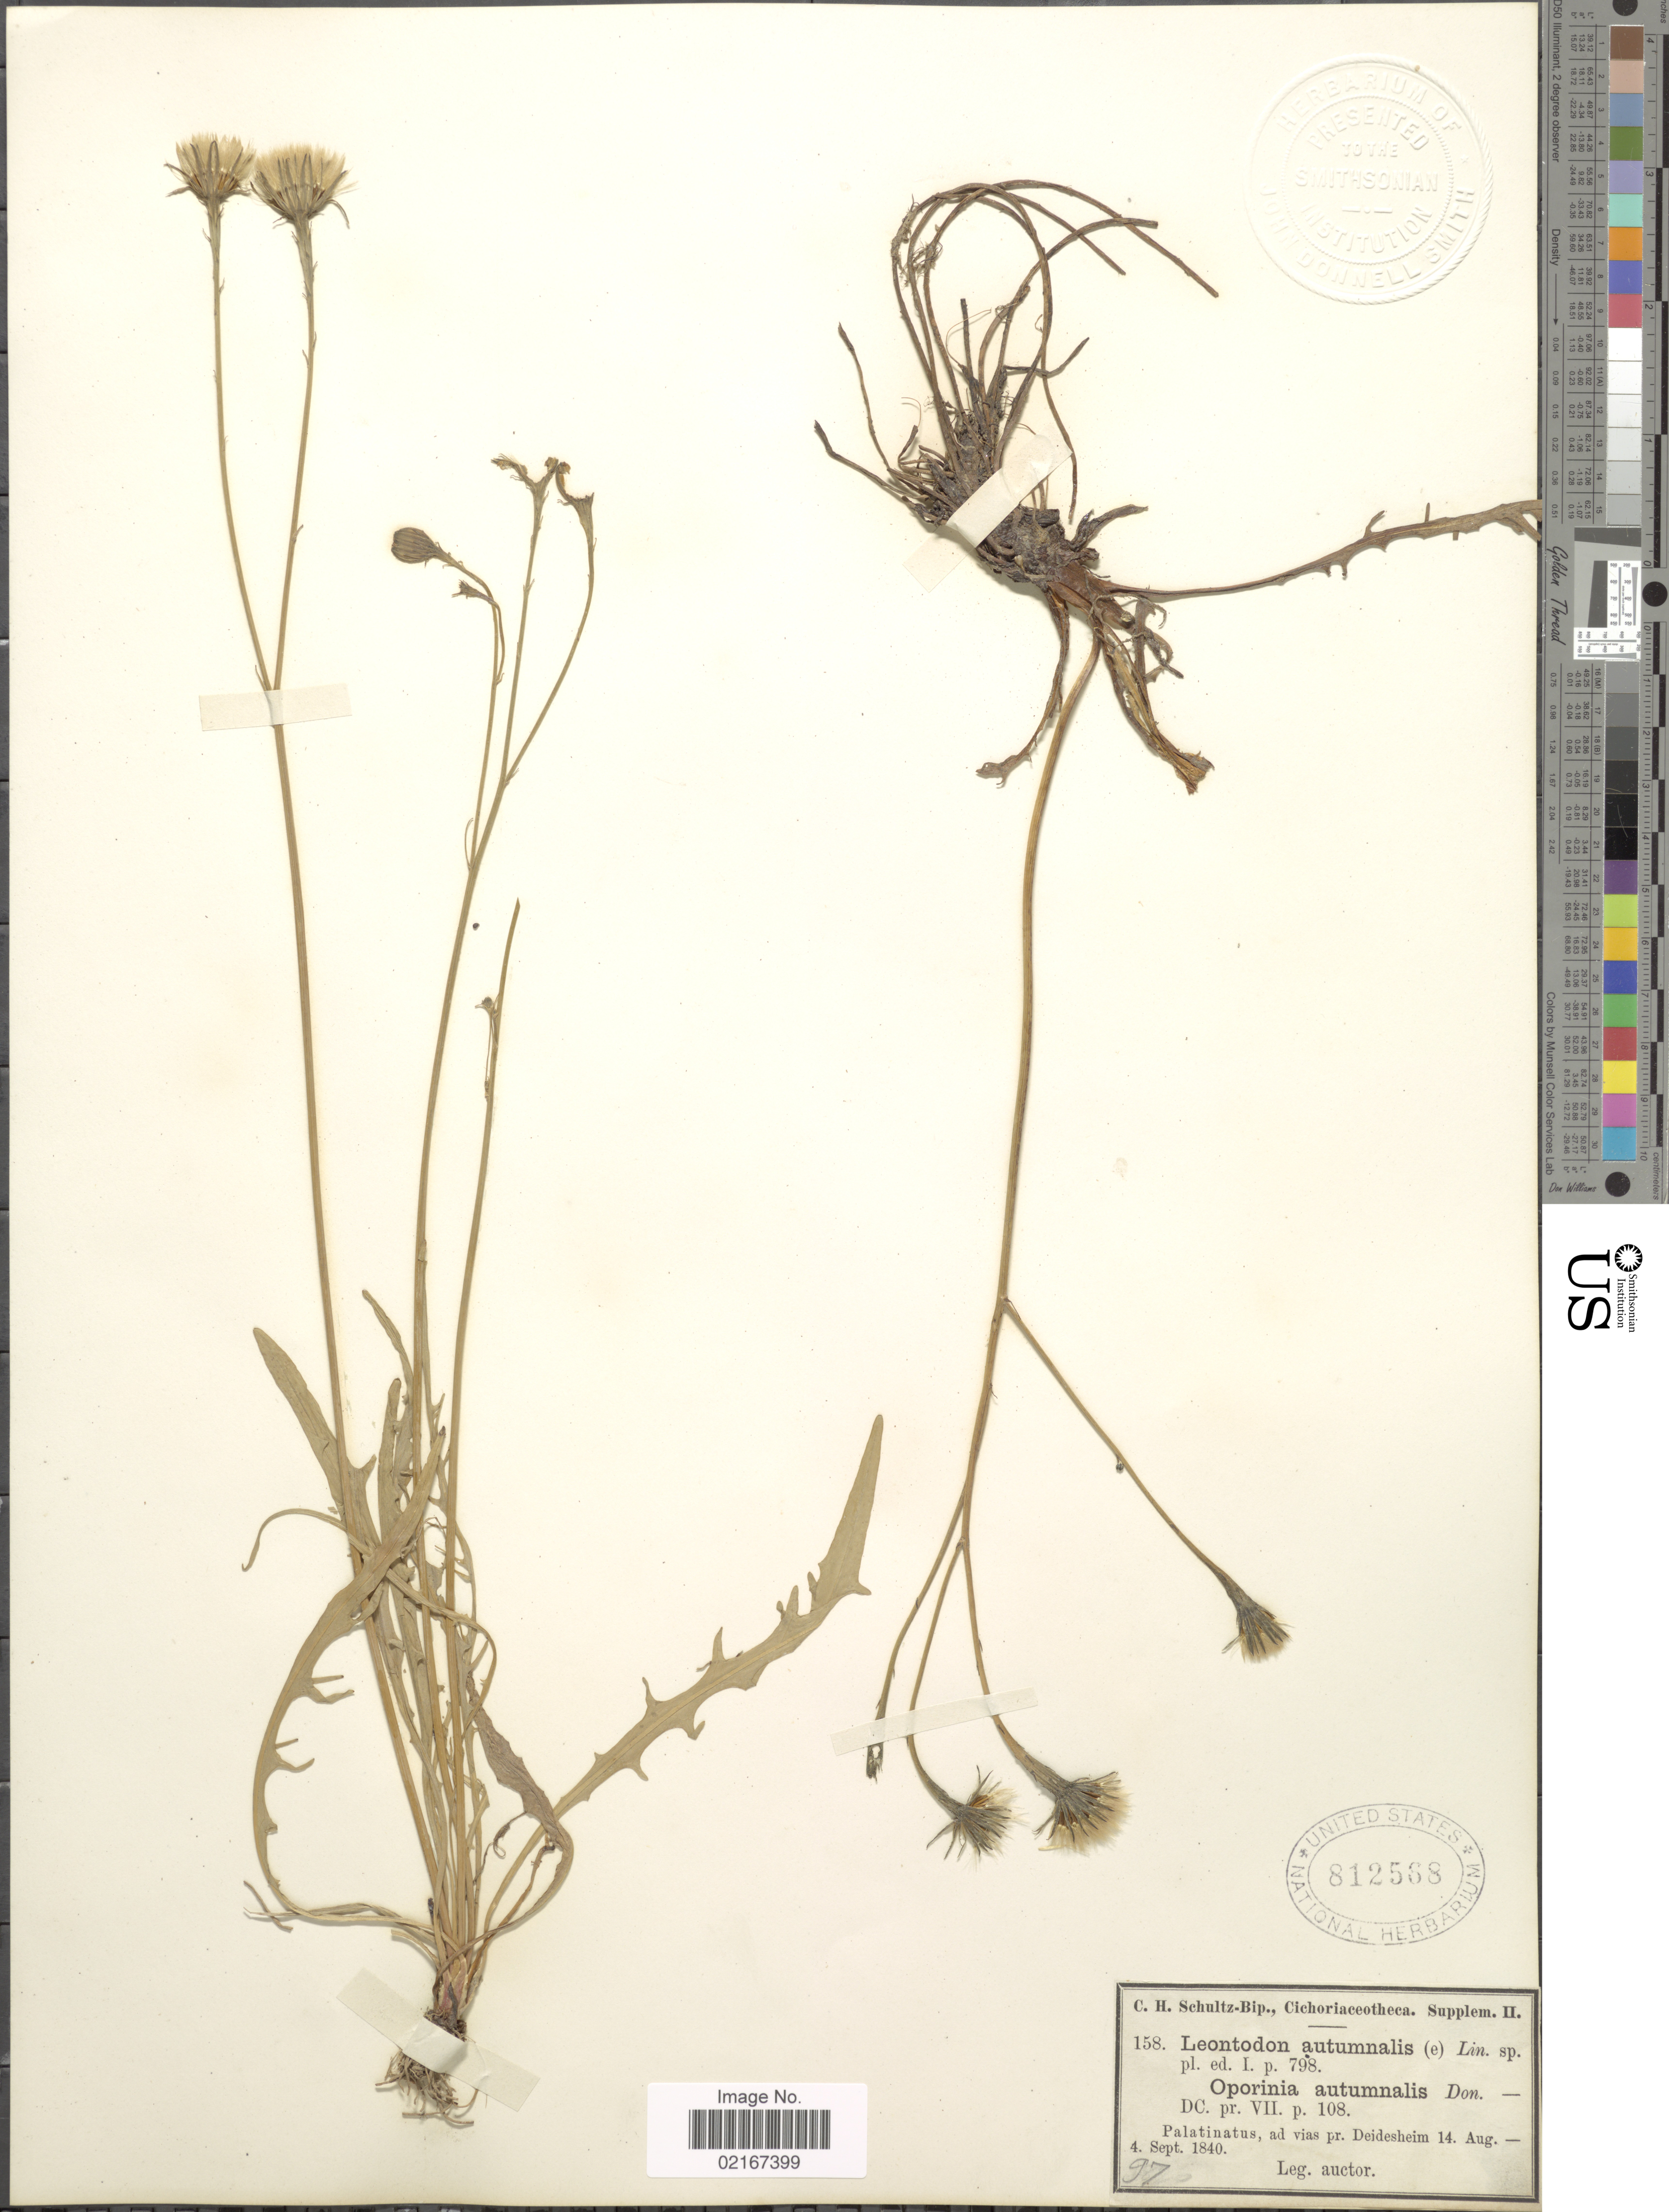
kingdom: Plantae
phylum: Tracheophyta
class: Magnoliopsida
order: Asterales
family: Asteraceae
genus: Leontodon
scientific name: Leontodon autumnalis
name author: L.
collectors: C. H. Schultz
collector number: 158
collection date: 1840-09-04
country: Germany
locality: Palatinatus, ad vias pr. Deidesheim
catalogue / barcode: US 812568